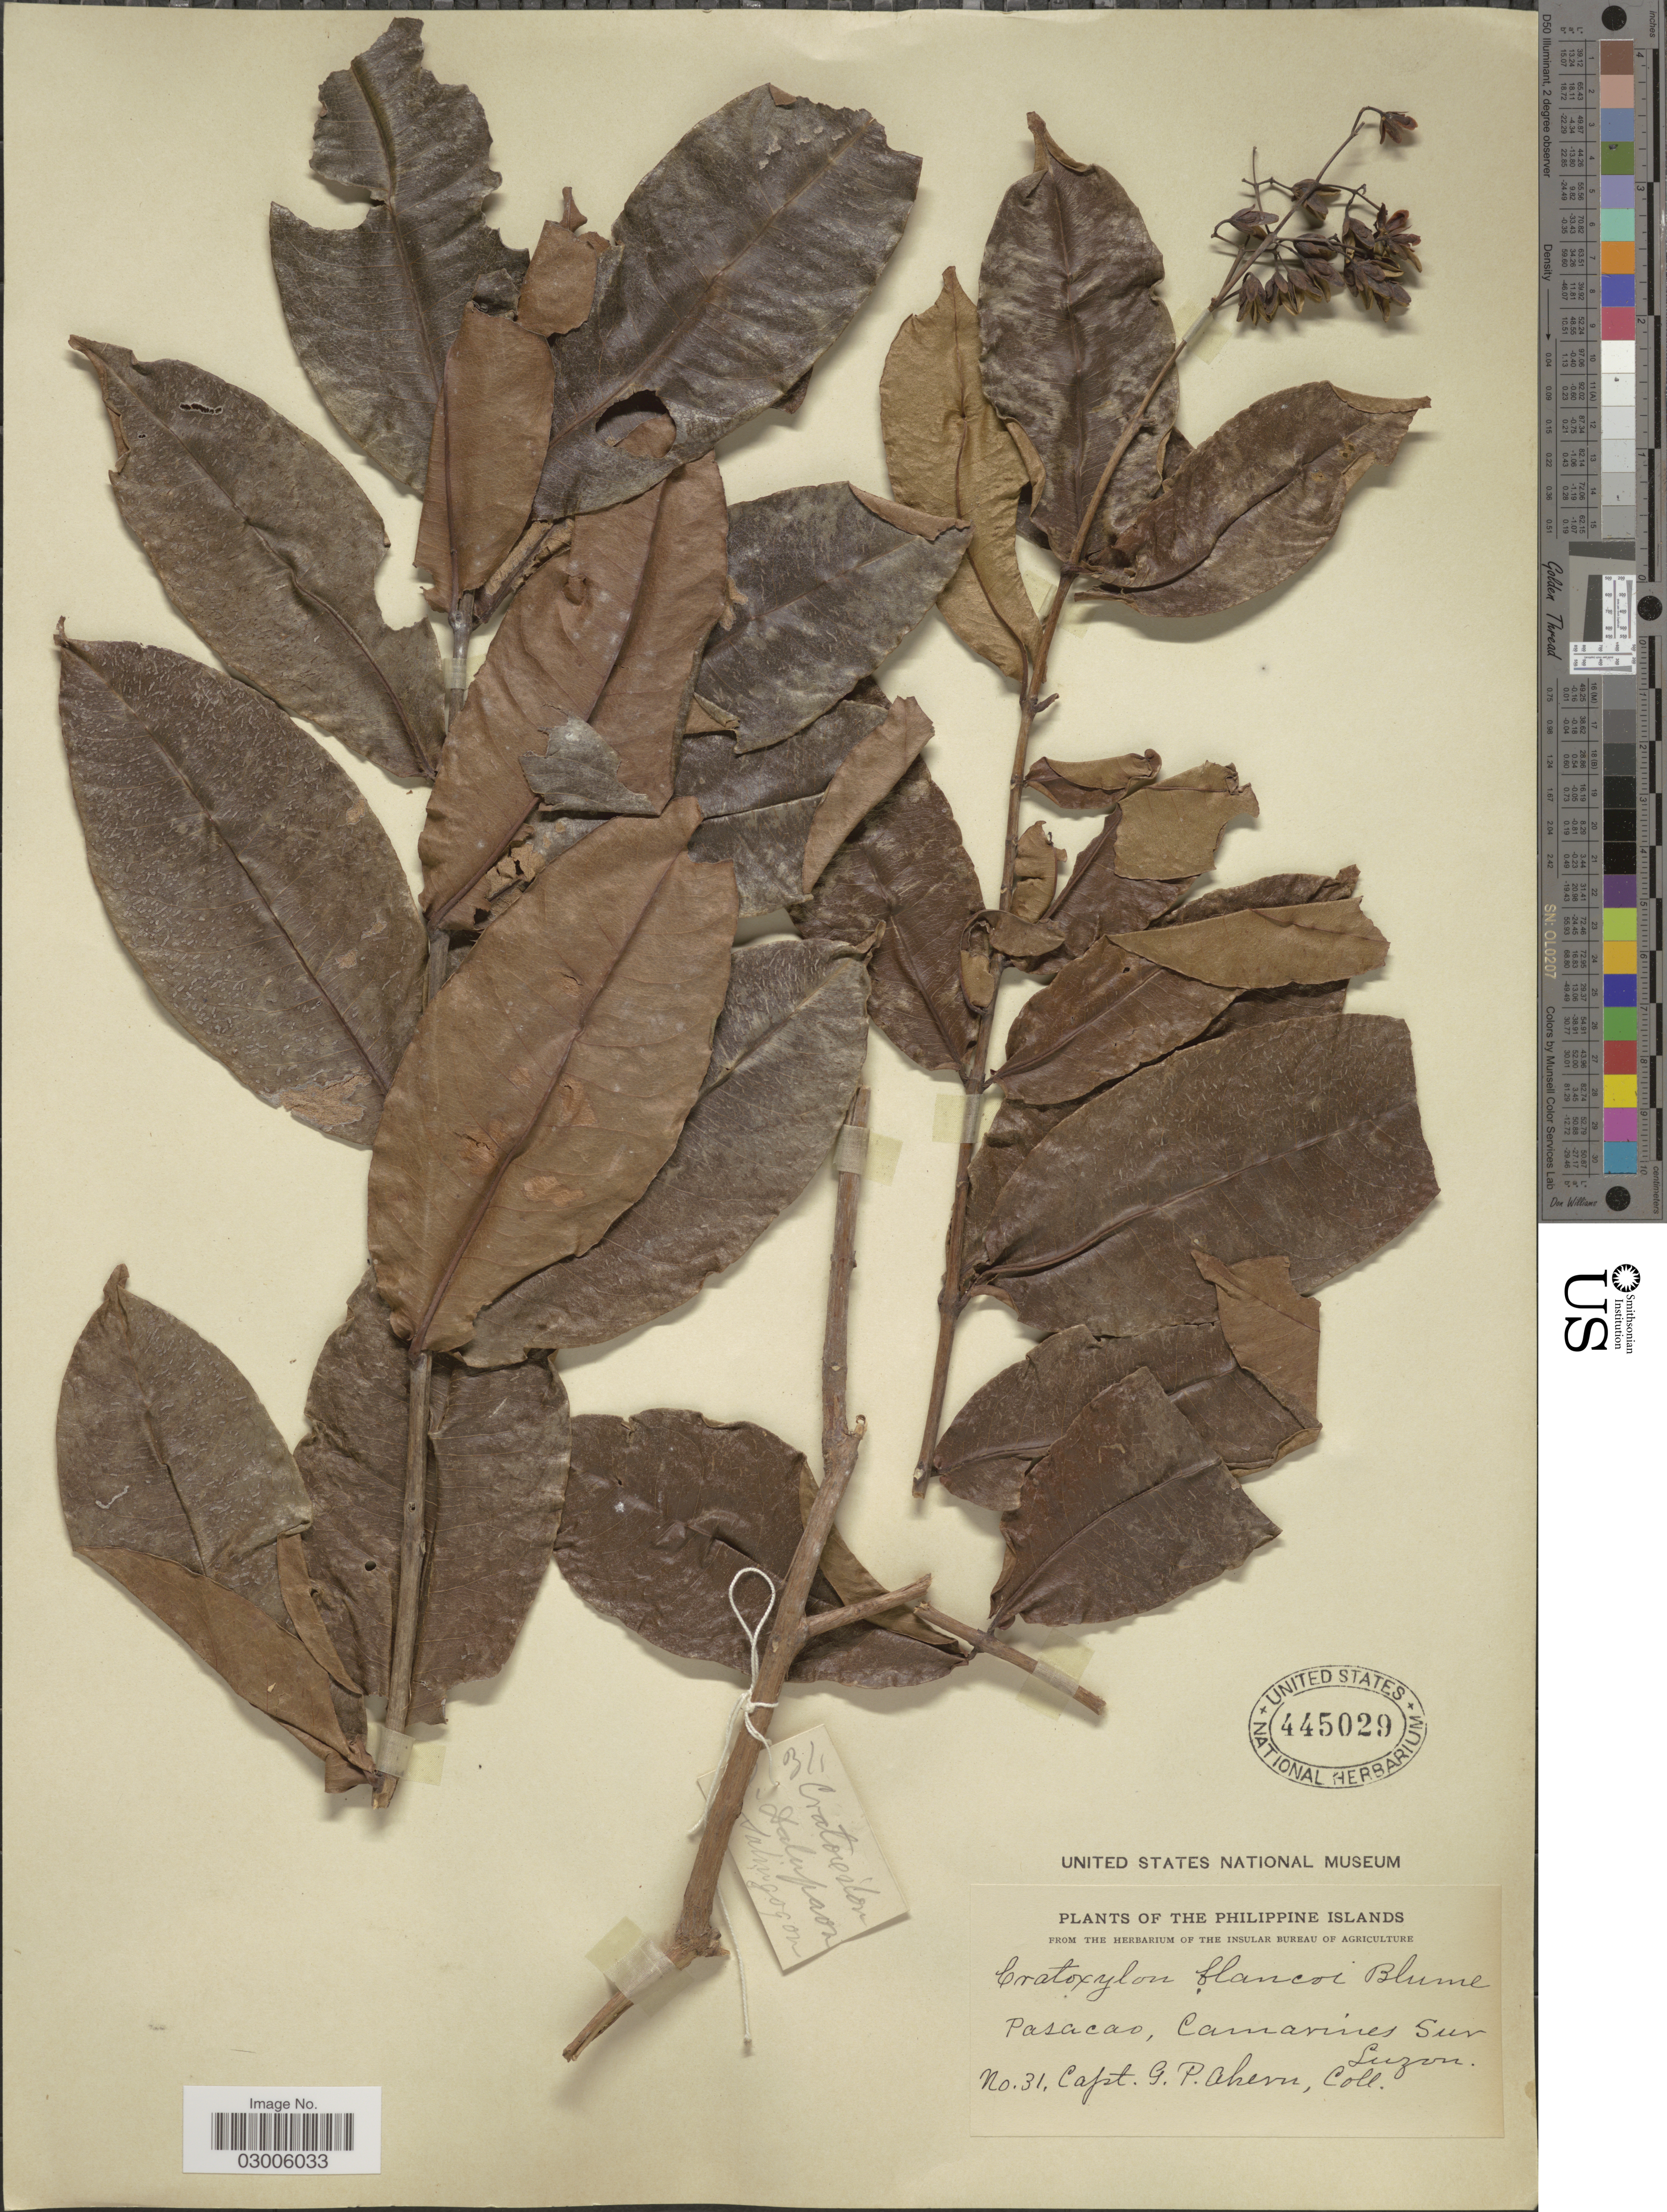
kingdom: Plantae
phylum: Tracheophyta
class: Magnoliopsida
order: Malpighiales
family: Hypericaceae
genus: Cratoxylum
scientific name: Cratoxylum blancoi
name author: Blume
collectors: G. Ahern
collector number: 31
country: Philippines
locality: Pasacao, Camarines Sur, Luzon.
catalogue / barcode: US 445029